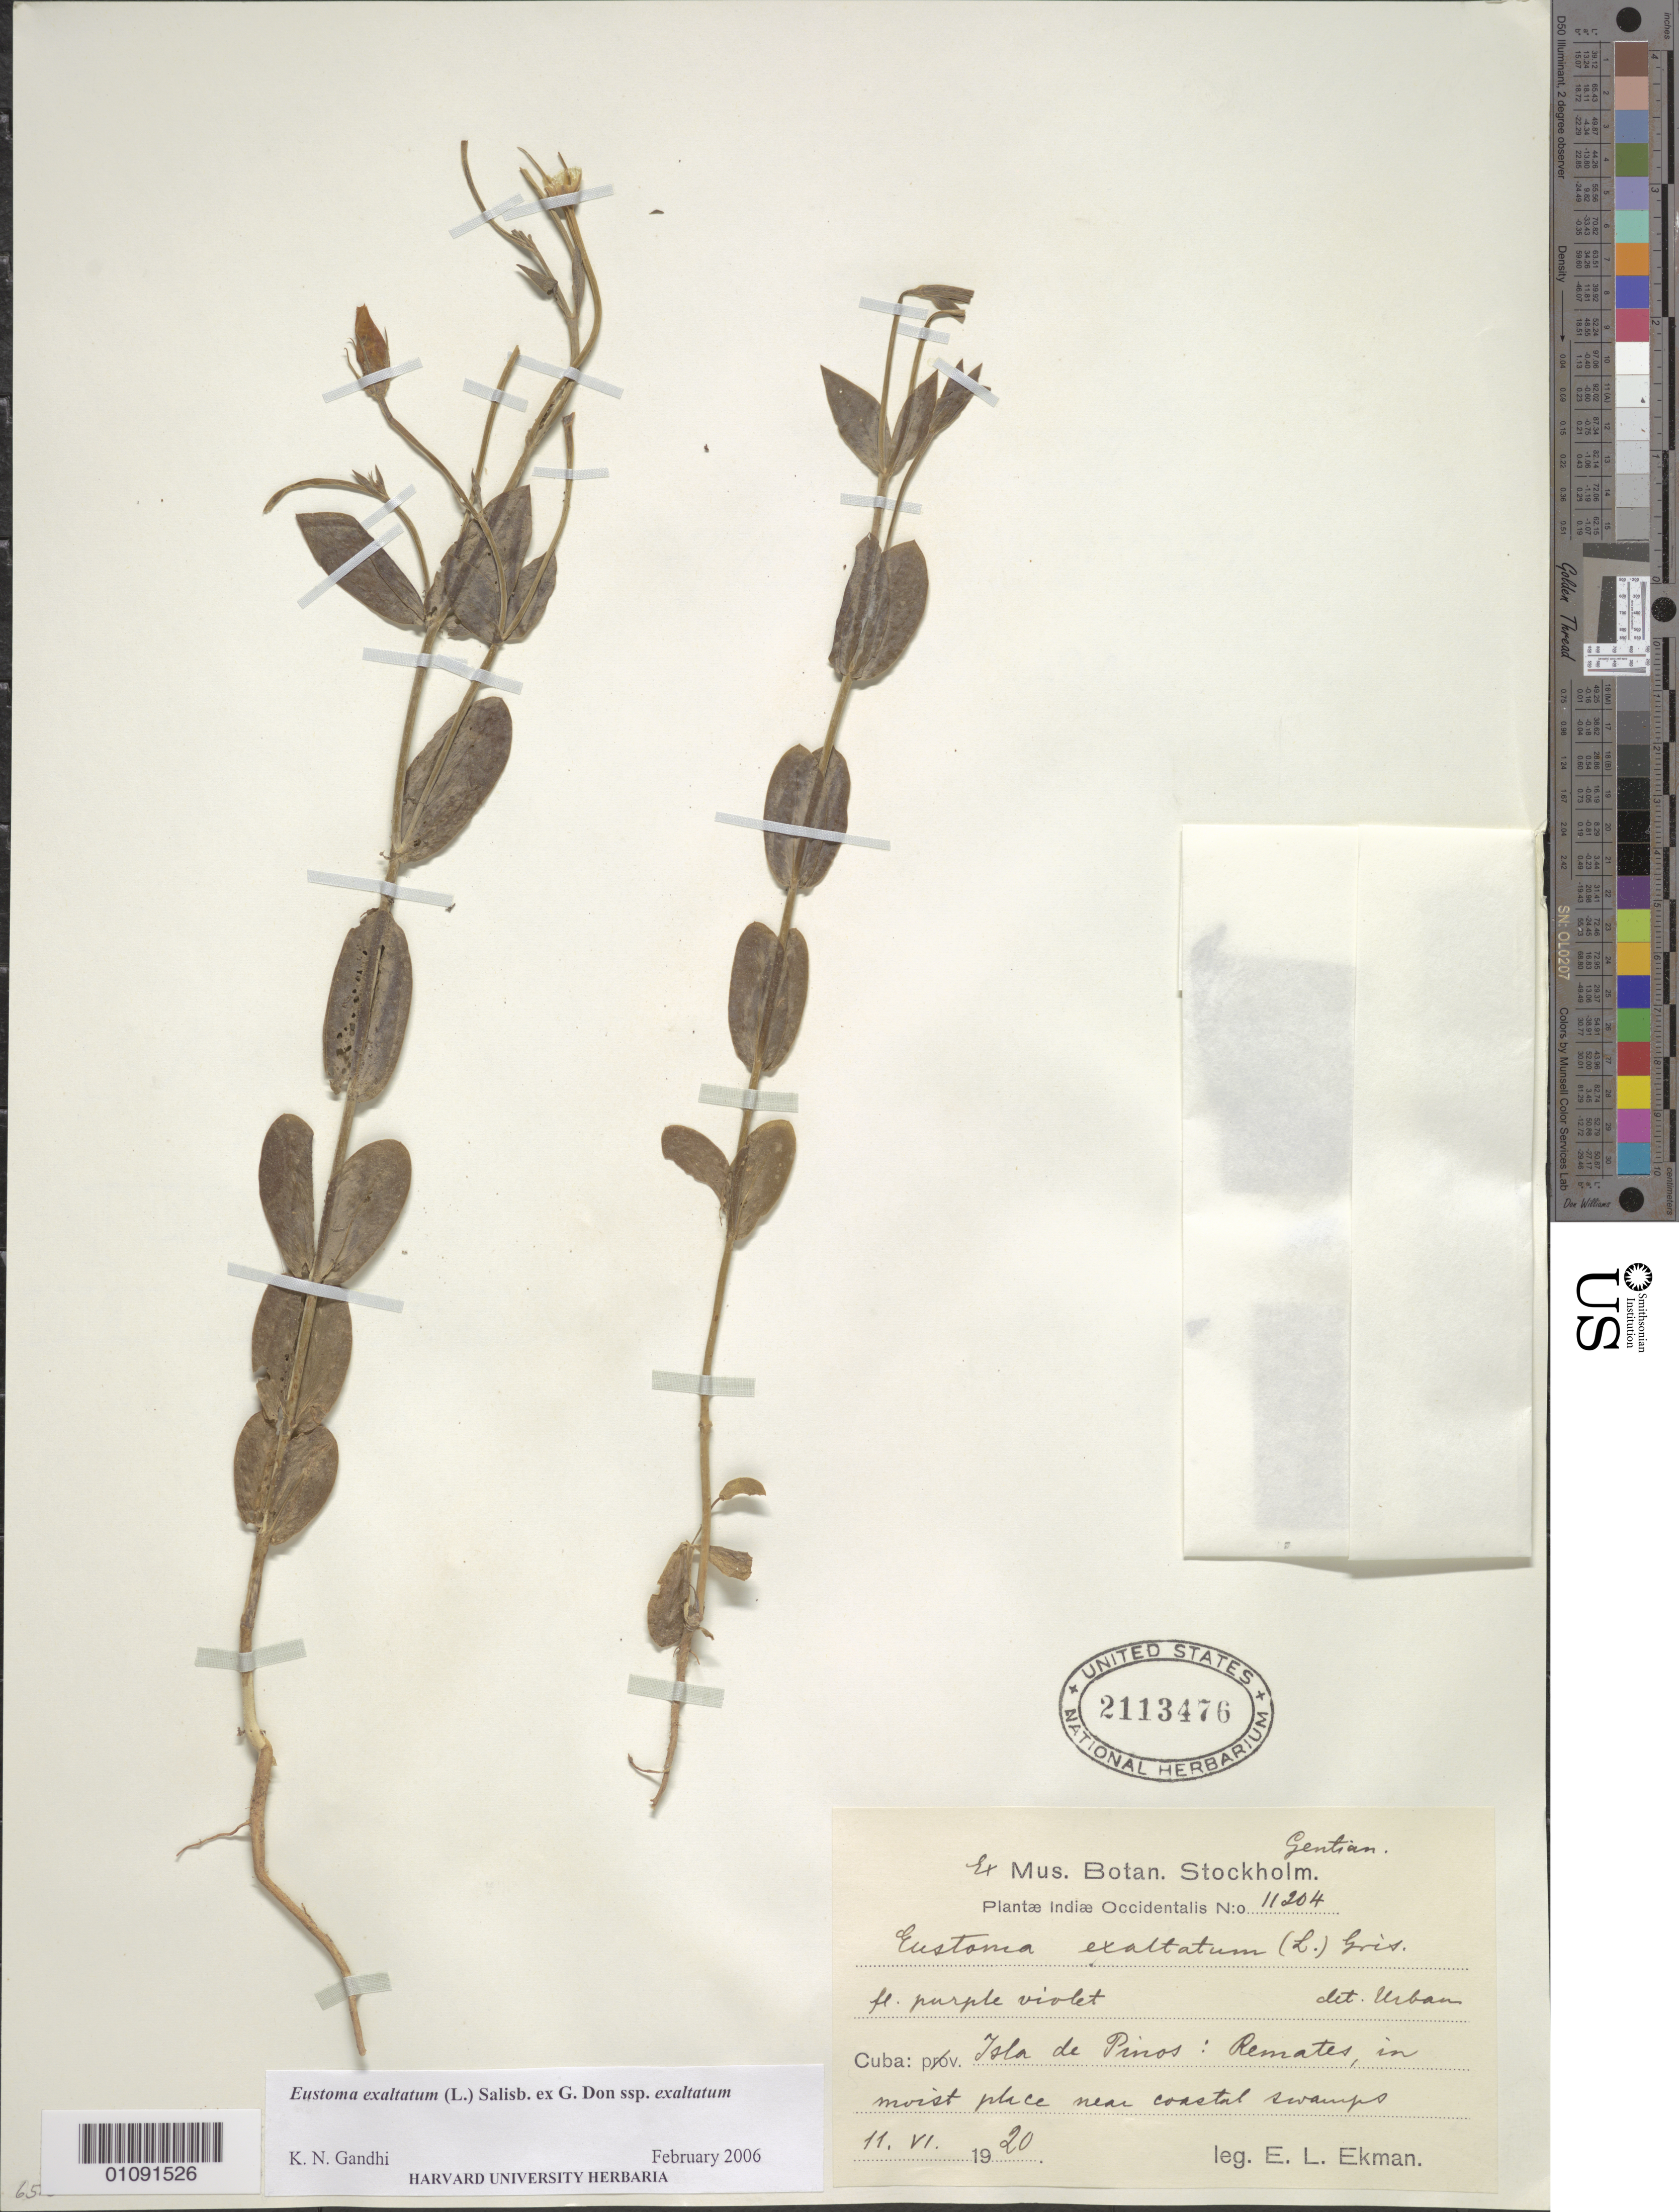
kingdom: Plantae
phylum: Tracheophyta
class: Magnoliopsida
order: Gentianales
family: Gentianaceae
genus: Eustoma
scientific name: Eustoma exaltatum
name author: (L.) Salisb. ex Don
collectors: E. L. Ekman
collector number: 11204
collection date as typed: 11 Jun 1920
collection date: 1920-06-11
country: Cuba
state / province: Pinar del Rio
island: Cuba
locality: Pinar del Rio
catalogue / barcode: US 2113476